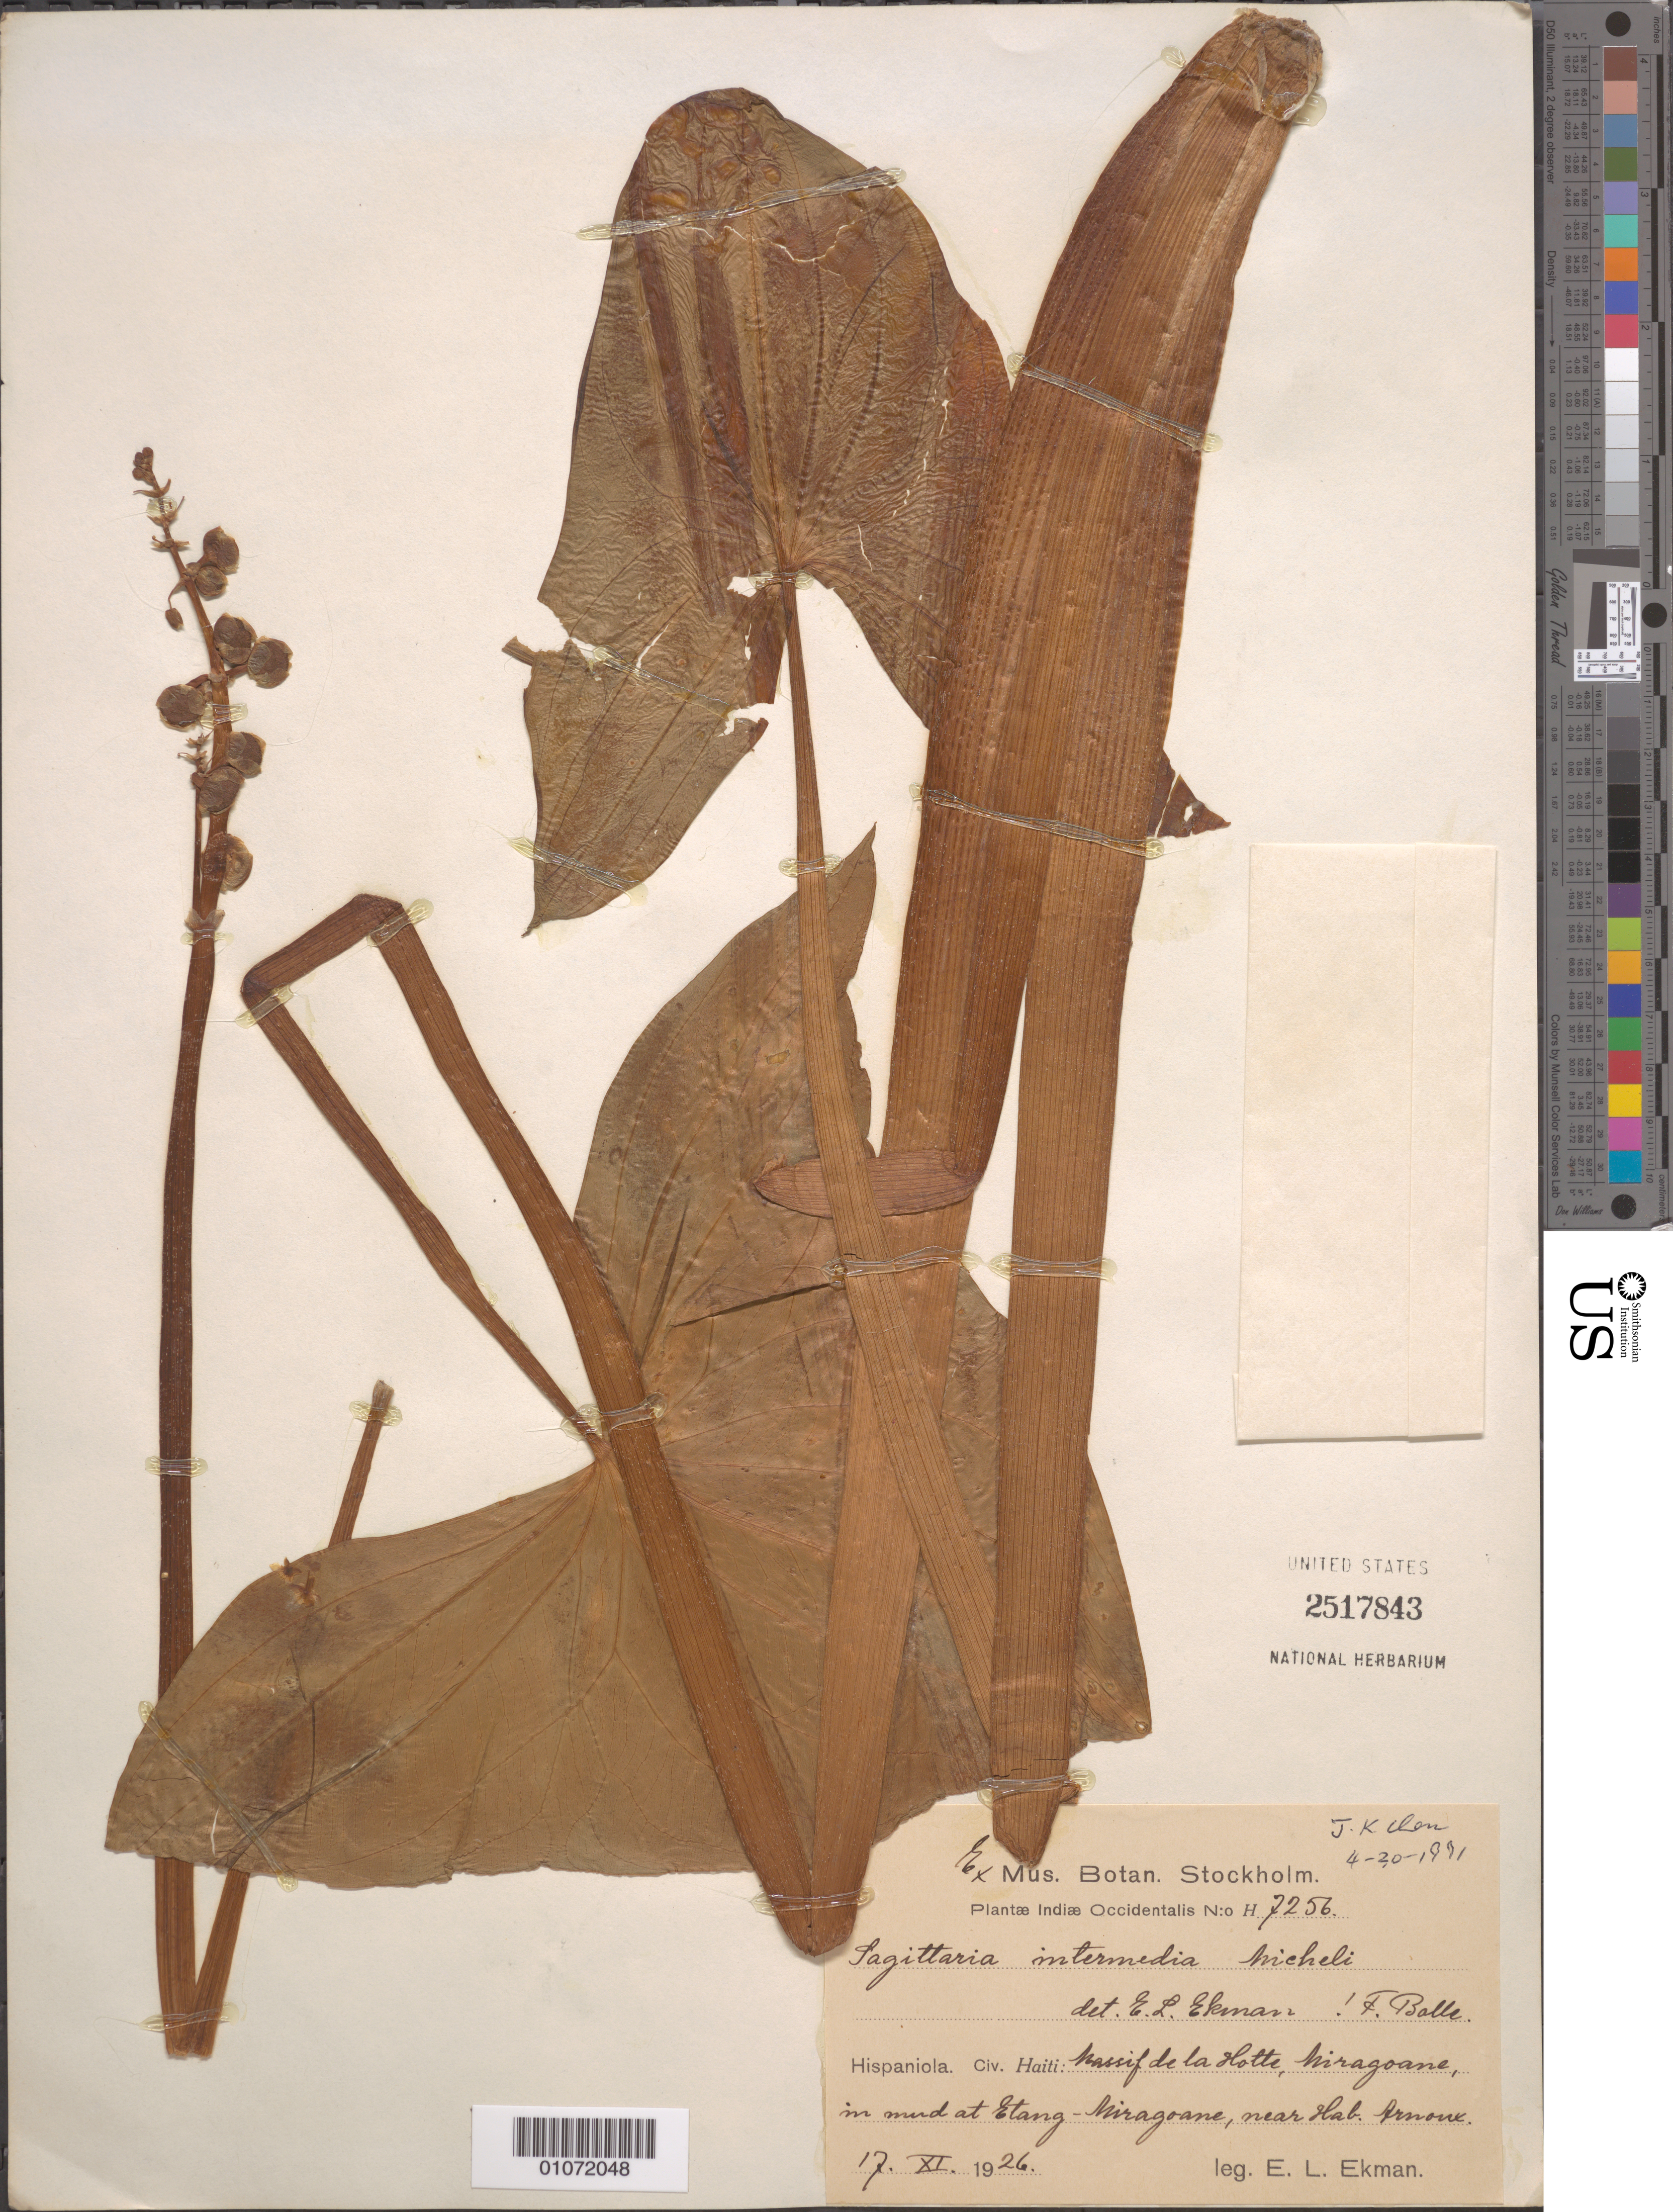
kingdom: Plantae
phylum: Tracheophyta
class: Liliopsida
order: Alismatales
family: Alismataceae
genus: Sagittaria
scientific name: Sagittaria intermedia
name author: Micheli in A. DC.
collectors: E. L. Ekman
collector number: H 7256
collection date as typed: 17 Nov 1926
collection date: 1926-11-17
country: Haiti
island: Hispaniola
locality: Massif de la latte. In mud at stang. Miragoane.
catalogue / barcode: US 2517843